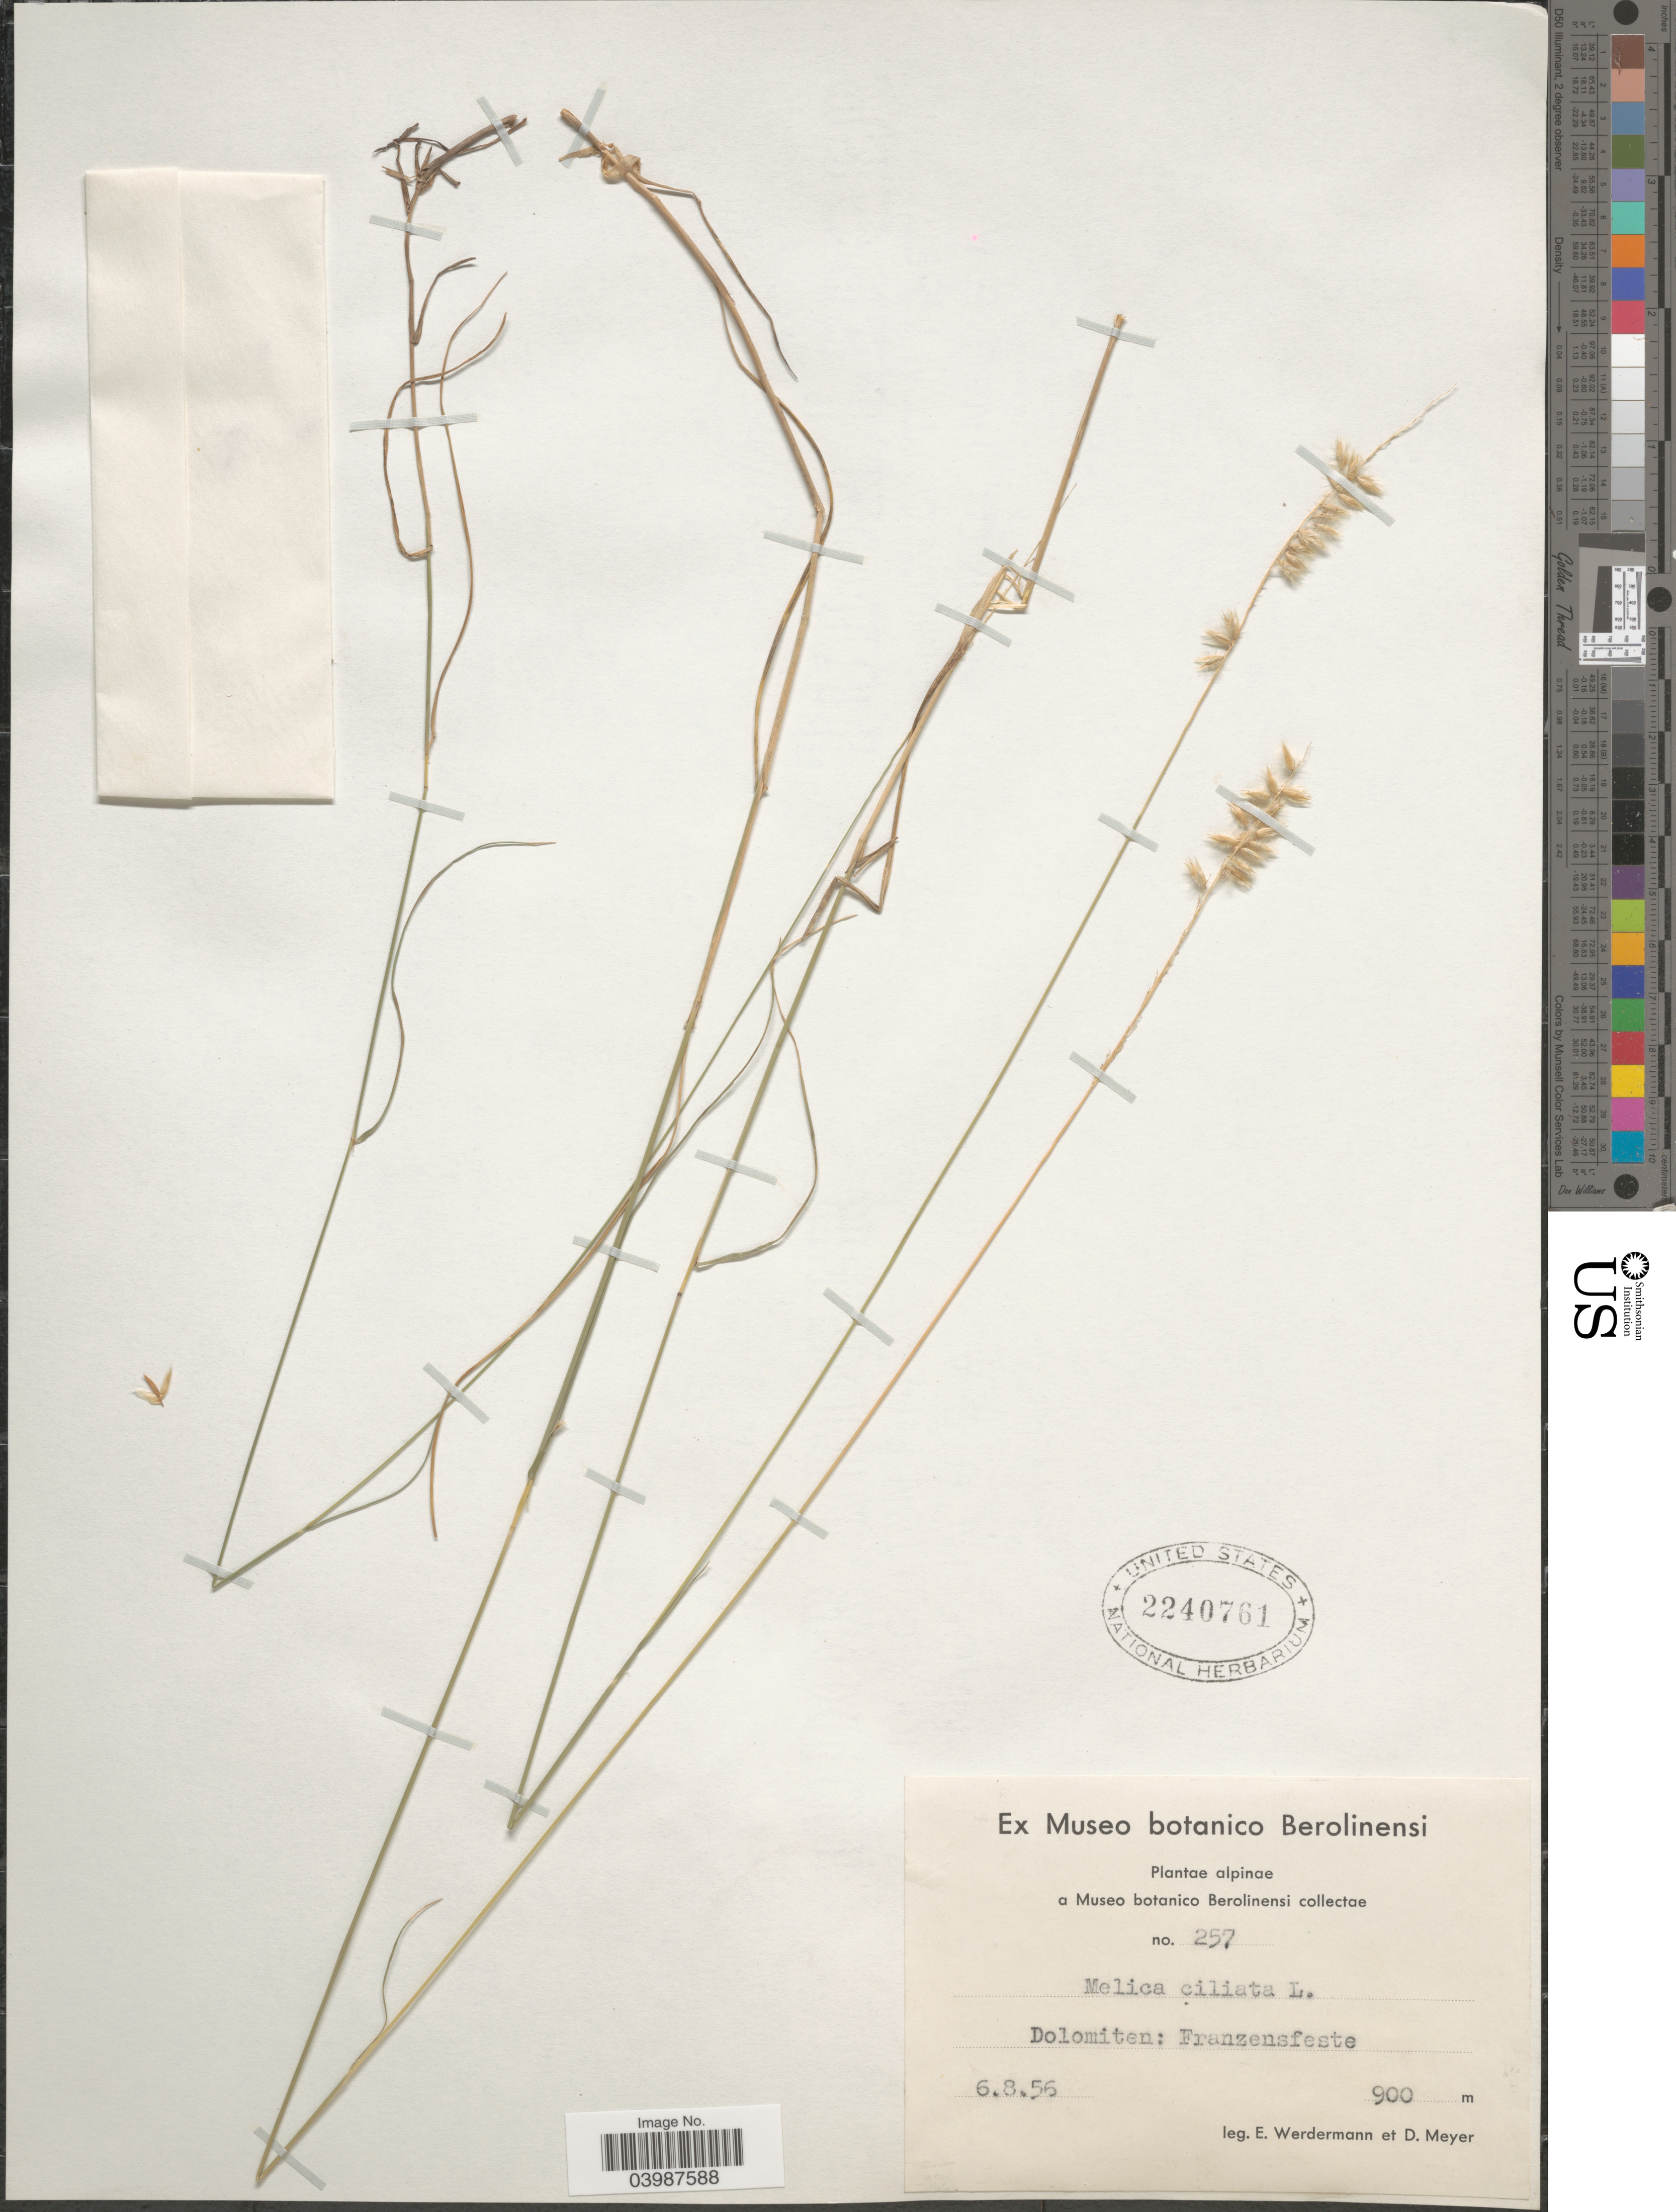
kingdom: Plantae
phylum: Tracheophyta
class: Liliopsida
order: Poales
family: Poaceae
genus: Melica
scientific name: Melica ciliata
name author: L.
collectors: E. Werdermann & D. Meyer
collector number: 257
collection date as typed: Transcribed d/m/y: 6/8/56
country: Italy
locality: Alpinae. Dolomiten: Franzenfeste.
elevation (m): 900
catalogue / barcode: US 2240761